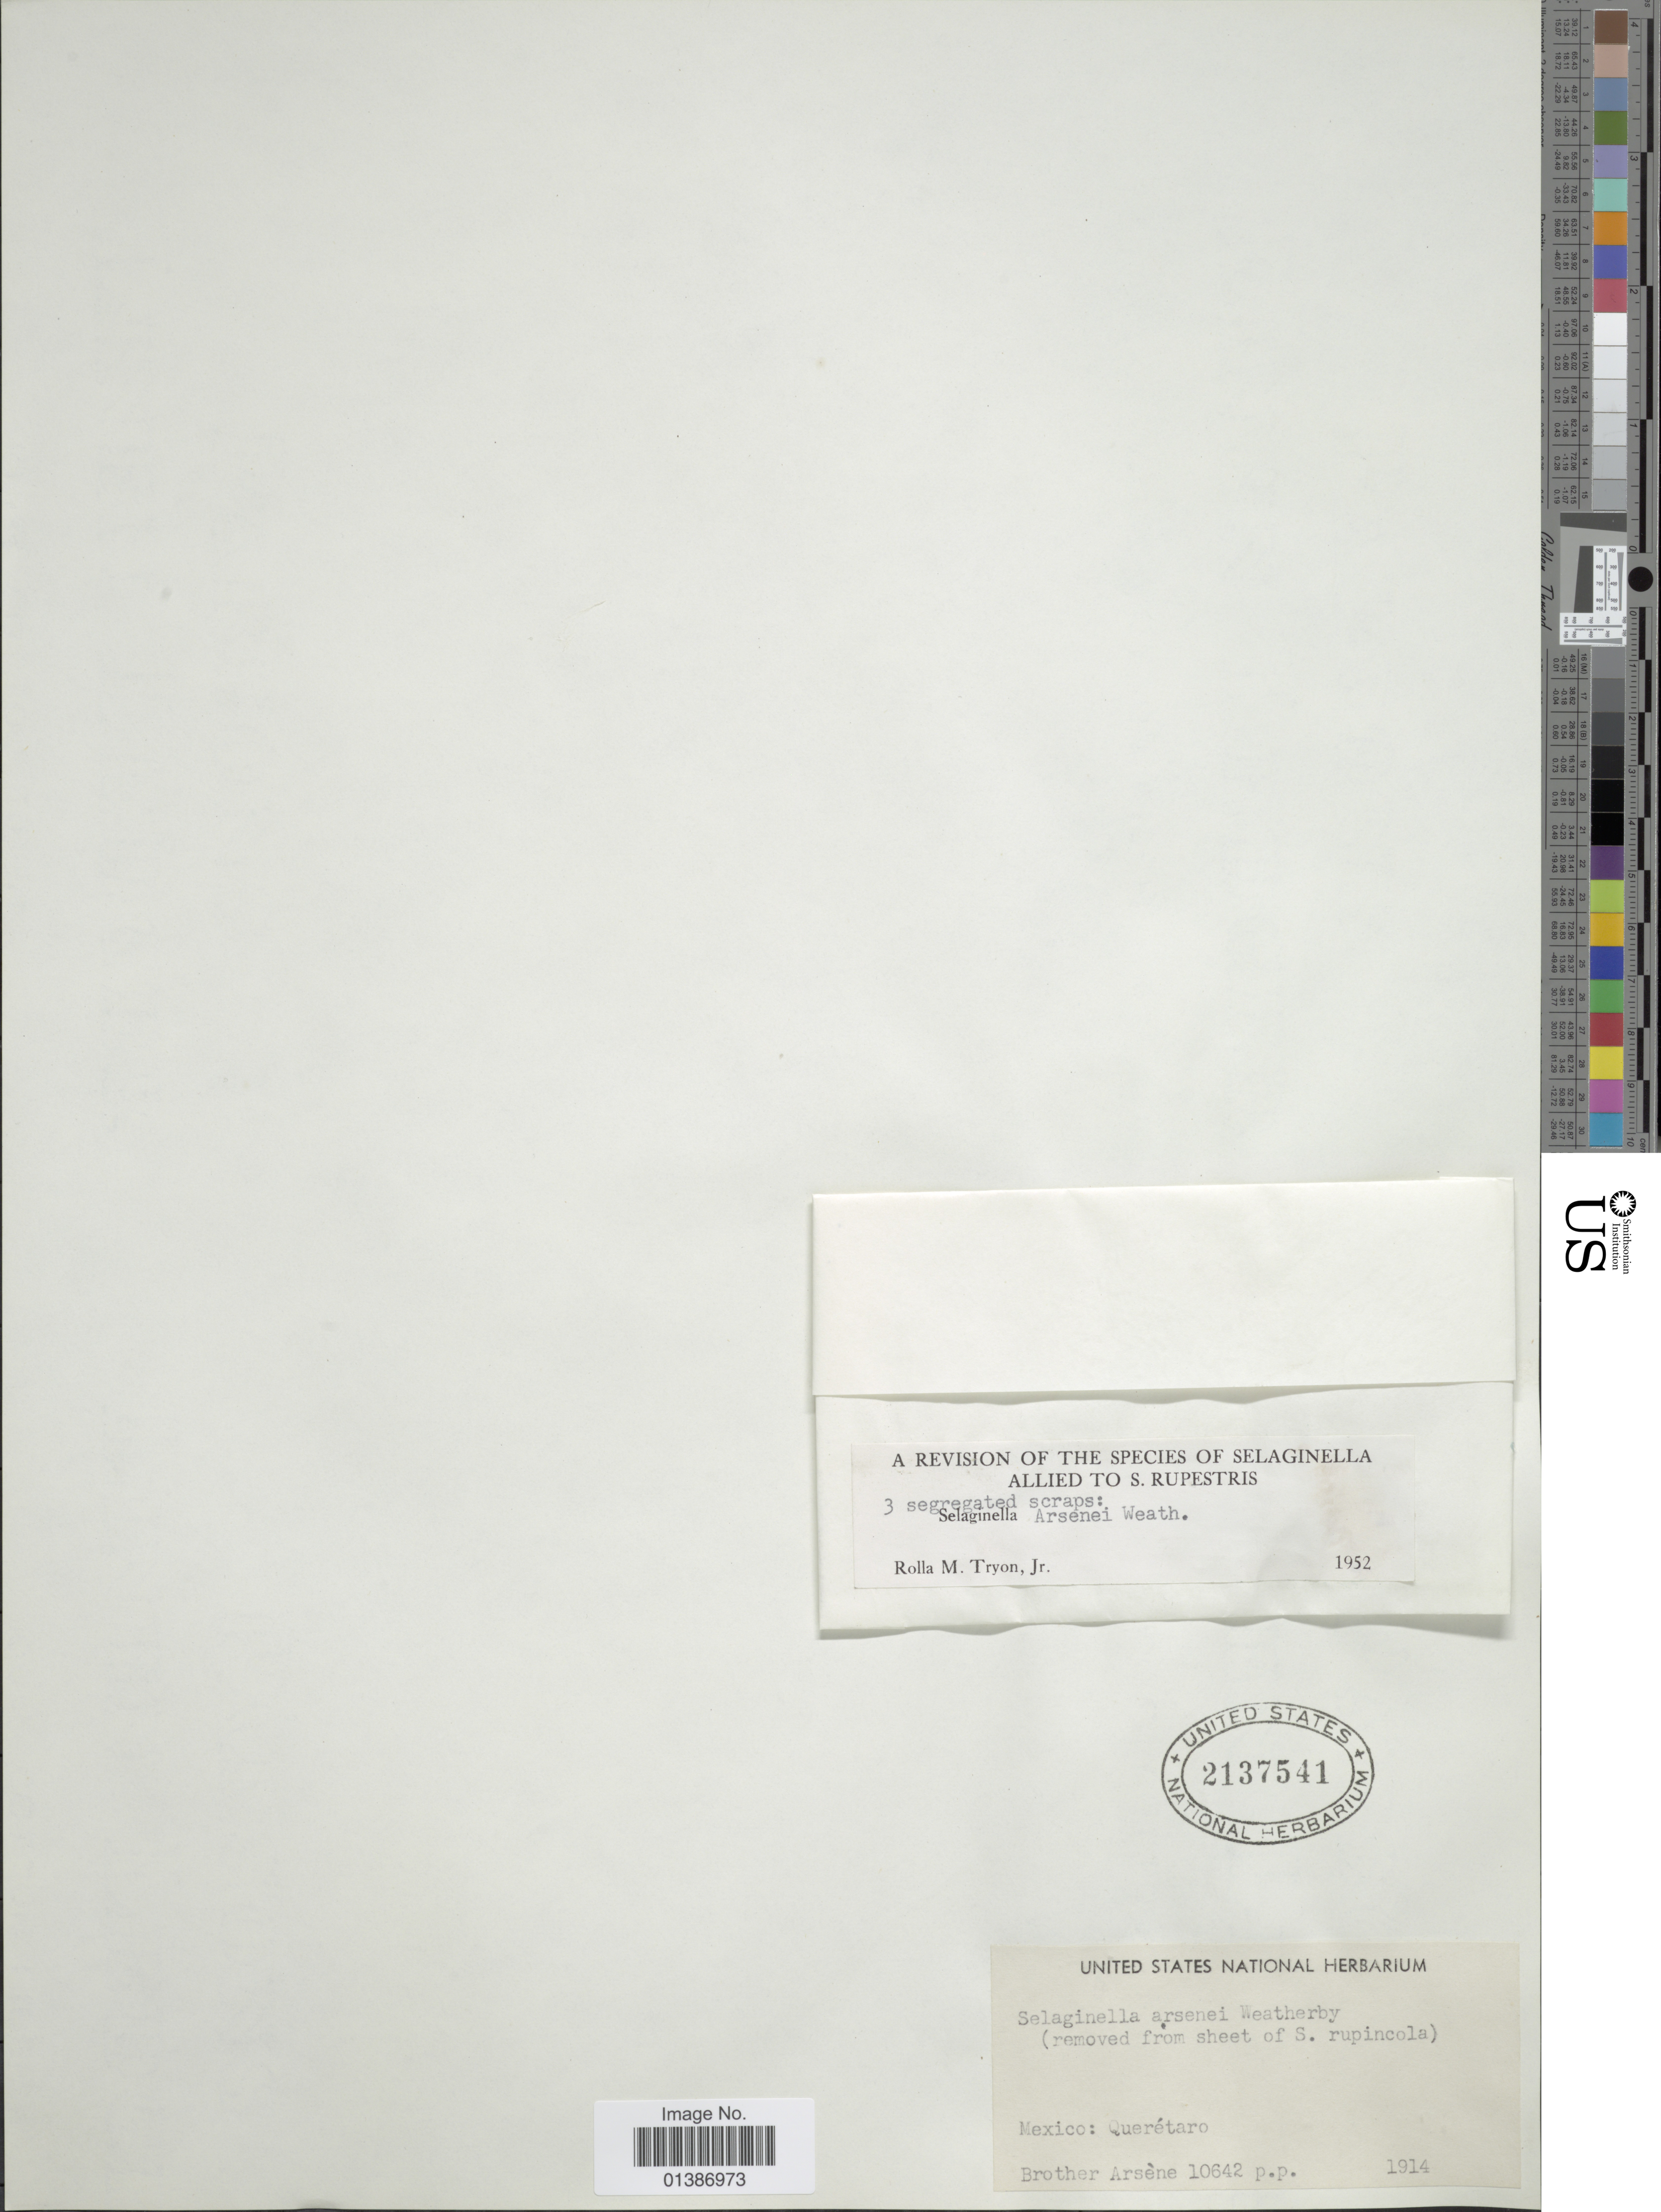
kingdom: Plantae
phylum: Tracheophyta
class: Lycopodiopsida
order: Selaginellales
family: Selaginellaceae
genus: Selaginella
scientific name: Selaginella arsenei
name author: Weath.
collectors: Bro. G. Arsène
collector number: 10642 p.p.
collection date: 1914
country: Mexico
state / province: Querétaro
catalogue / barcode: US 2137541